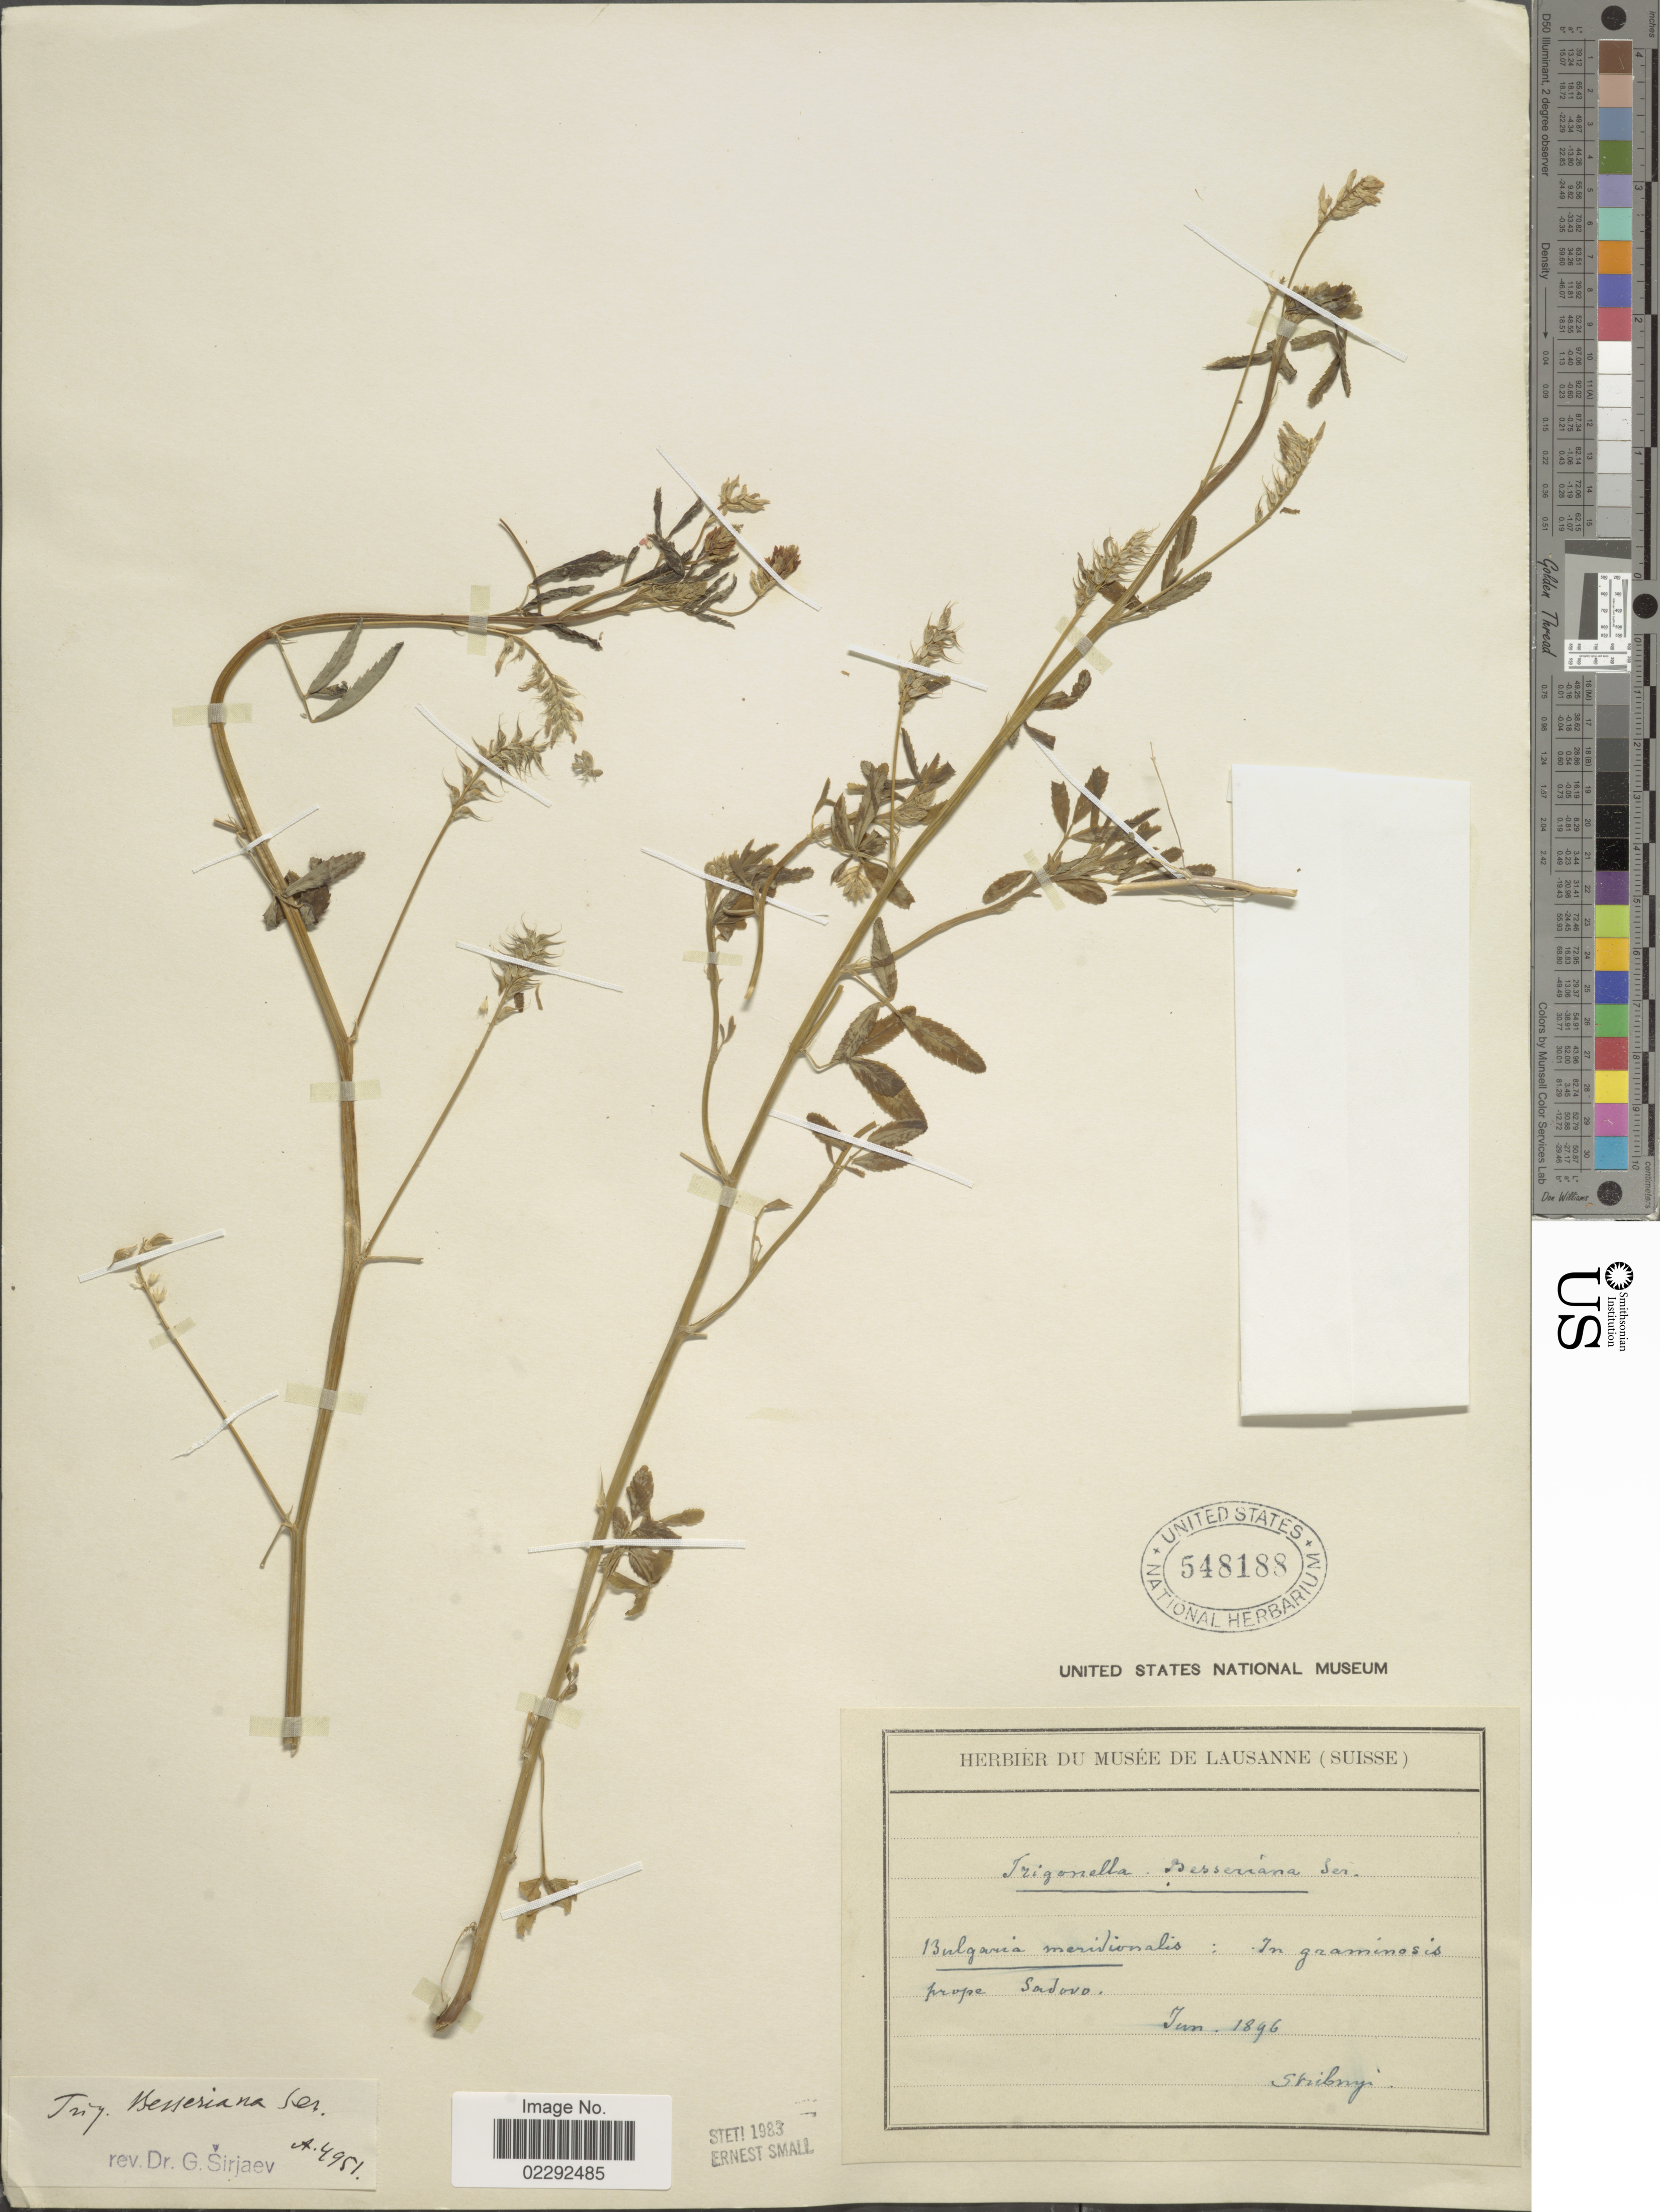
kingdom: Plantae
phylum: Tracheophyta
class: Magnoliopsida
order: Fabales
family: Fabaceae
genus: Trigonella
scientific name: Trigonella besseriana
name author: Ser.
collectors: V. Stribrny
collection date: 1896-06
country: Bulgaria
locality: Bulgaria meridionalis: prope Sadovo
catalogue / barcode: US 548188